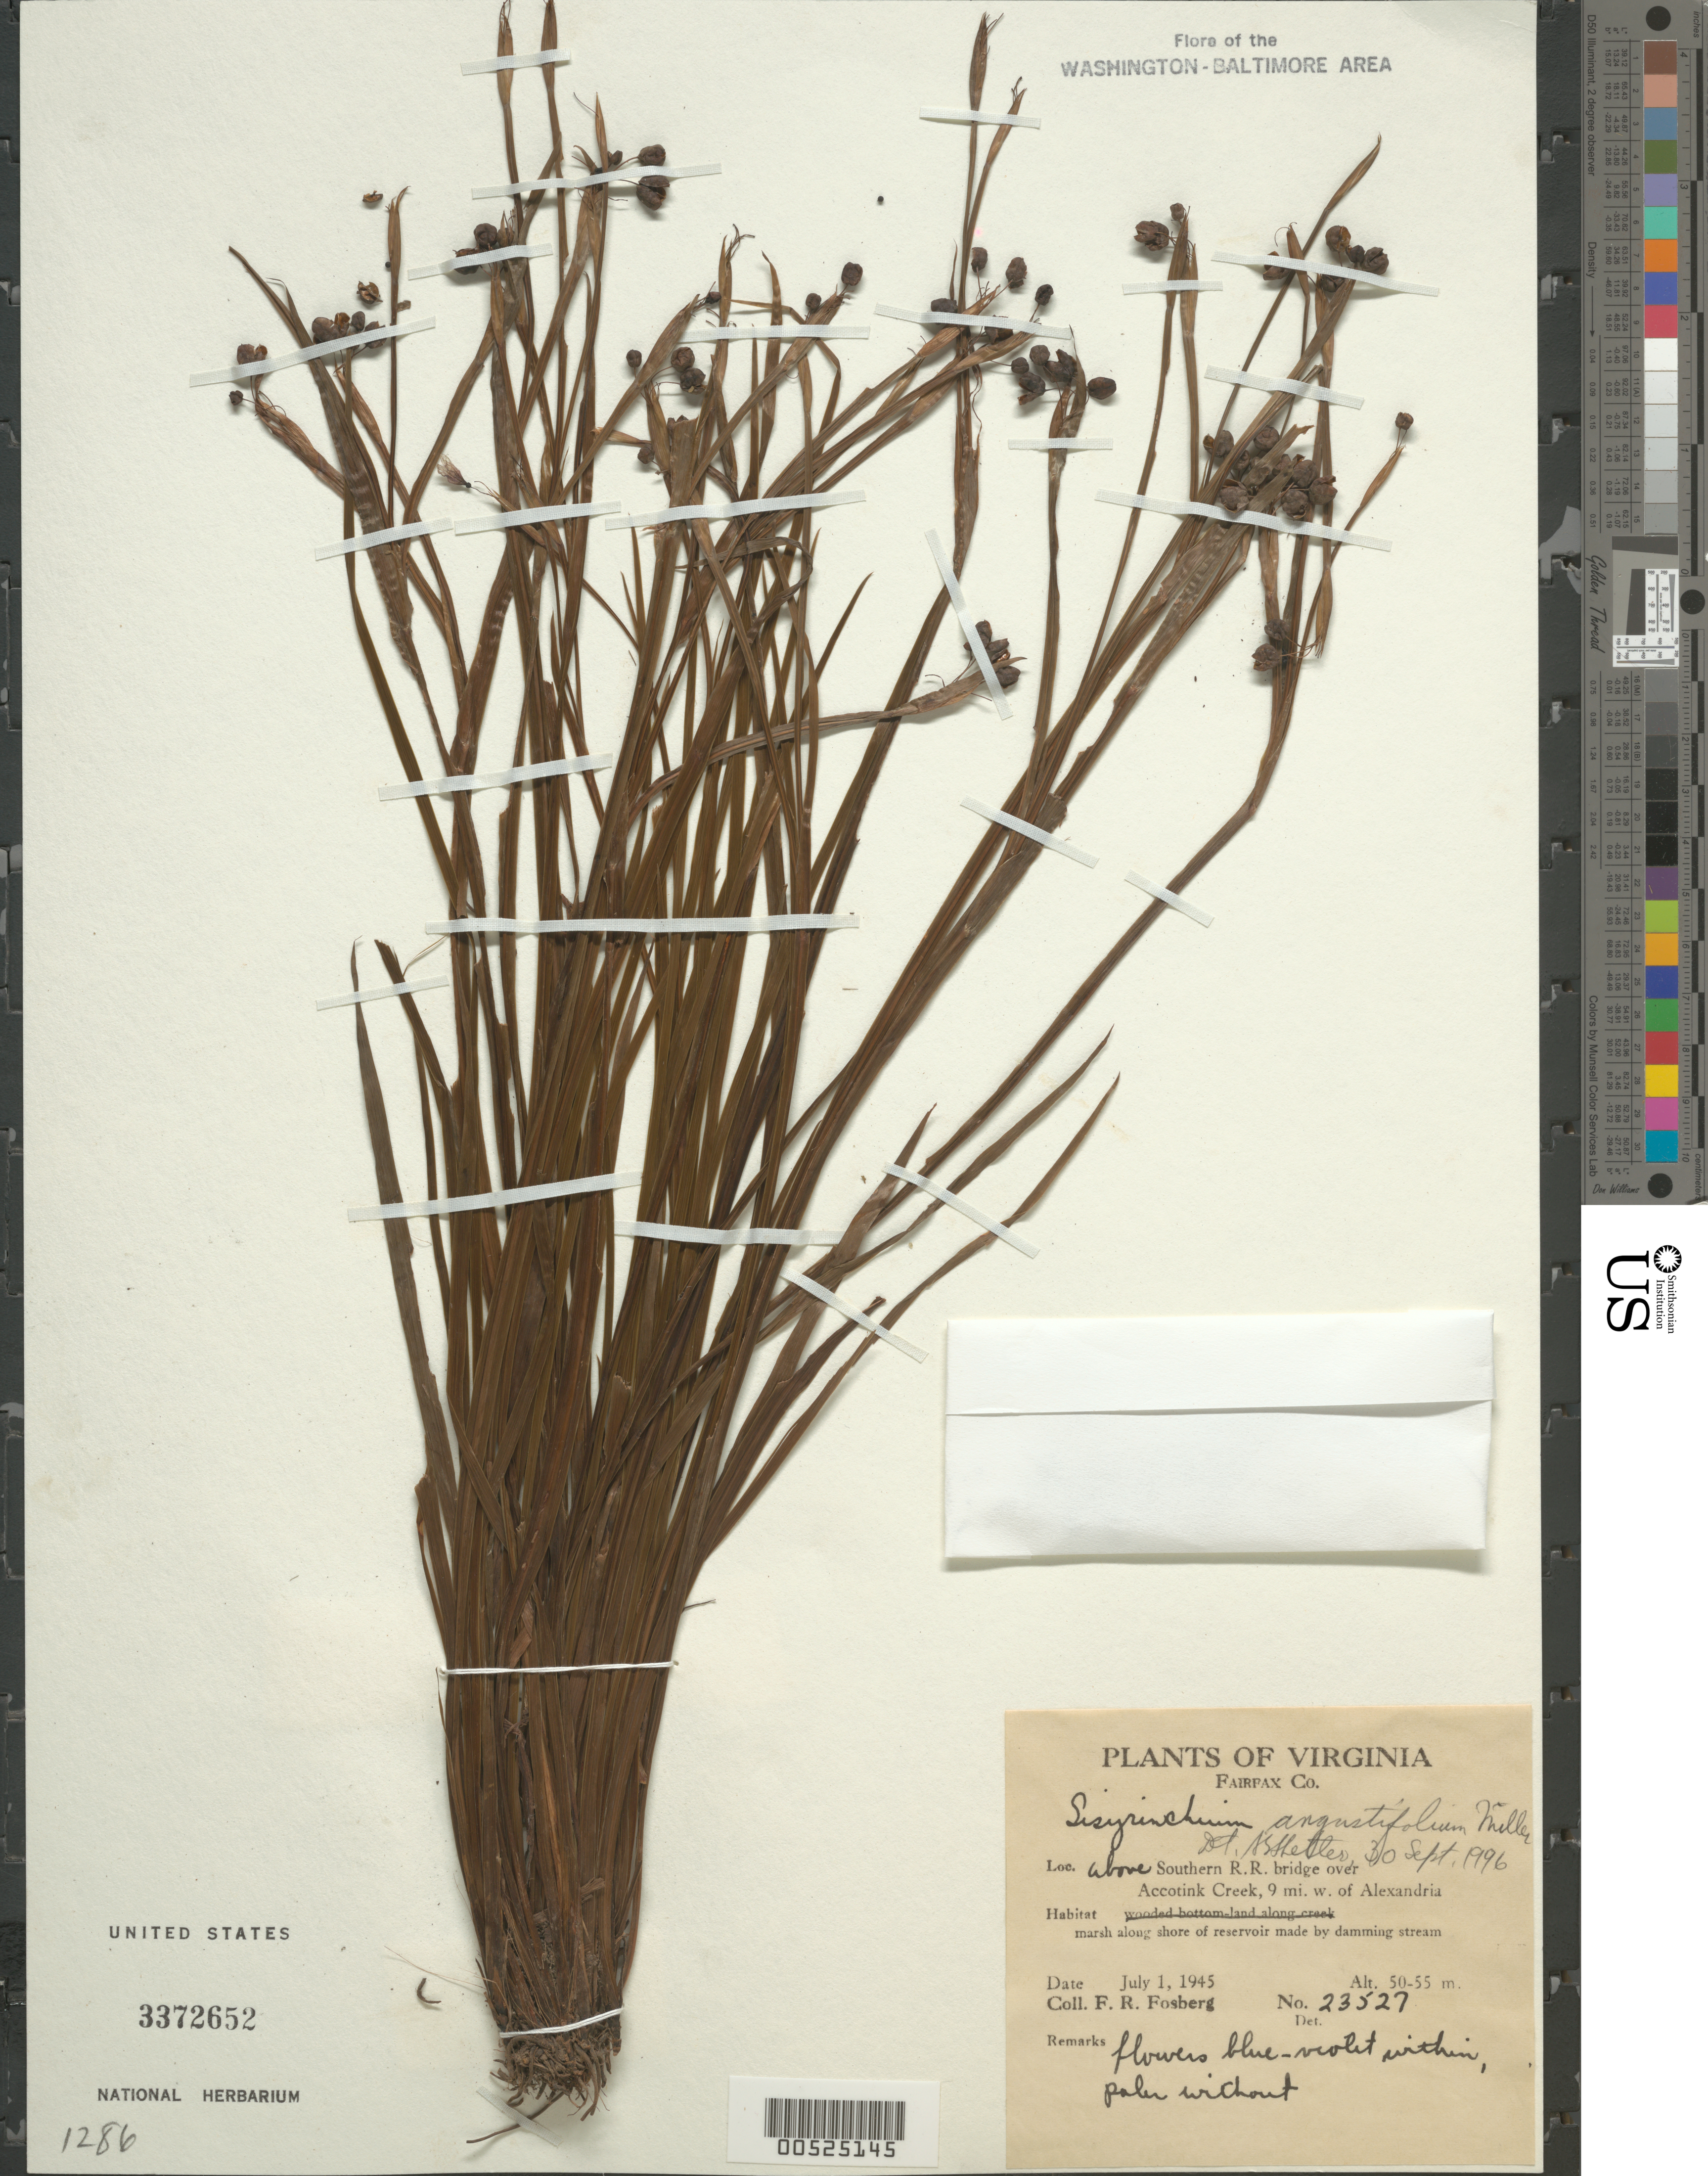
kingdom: Plantae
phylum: Tracheophyta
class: Liliopsida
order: Asparagales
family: Iridaceae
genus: Sisyrinchium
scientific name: Sisyrinchium angustifolium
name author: Mill.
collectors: F. R. Fosberg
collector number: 23527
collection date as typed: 01 Jul 1945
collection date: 1945-07-01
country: United States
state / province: Virginia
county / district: Fairfax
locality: Above Southern R.R. Bridge over Accotink Creek, 9 mi. W of Alexandria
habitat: Marsh along shore of reservoir made by damming stream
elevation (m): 50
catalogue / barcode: US 3372652